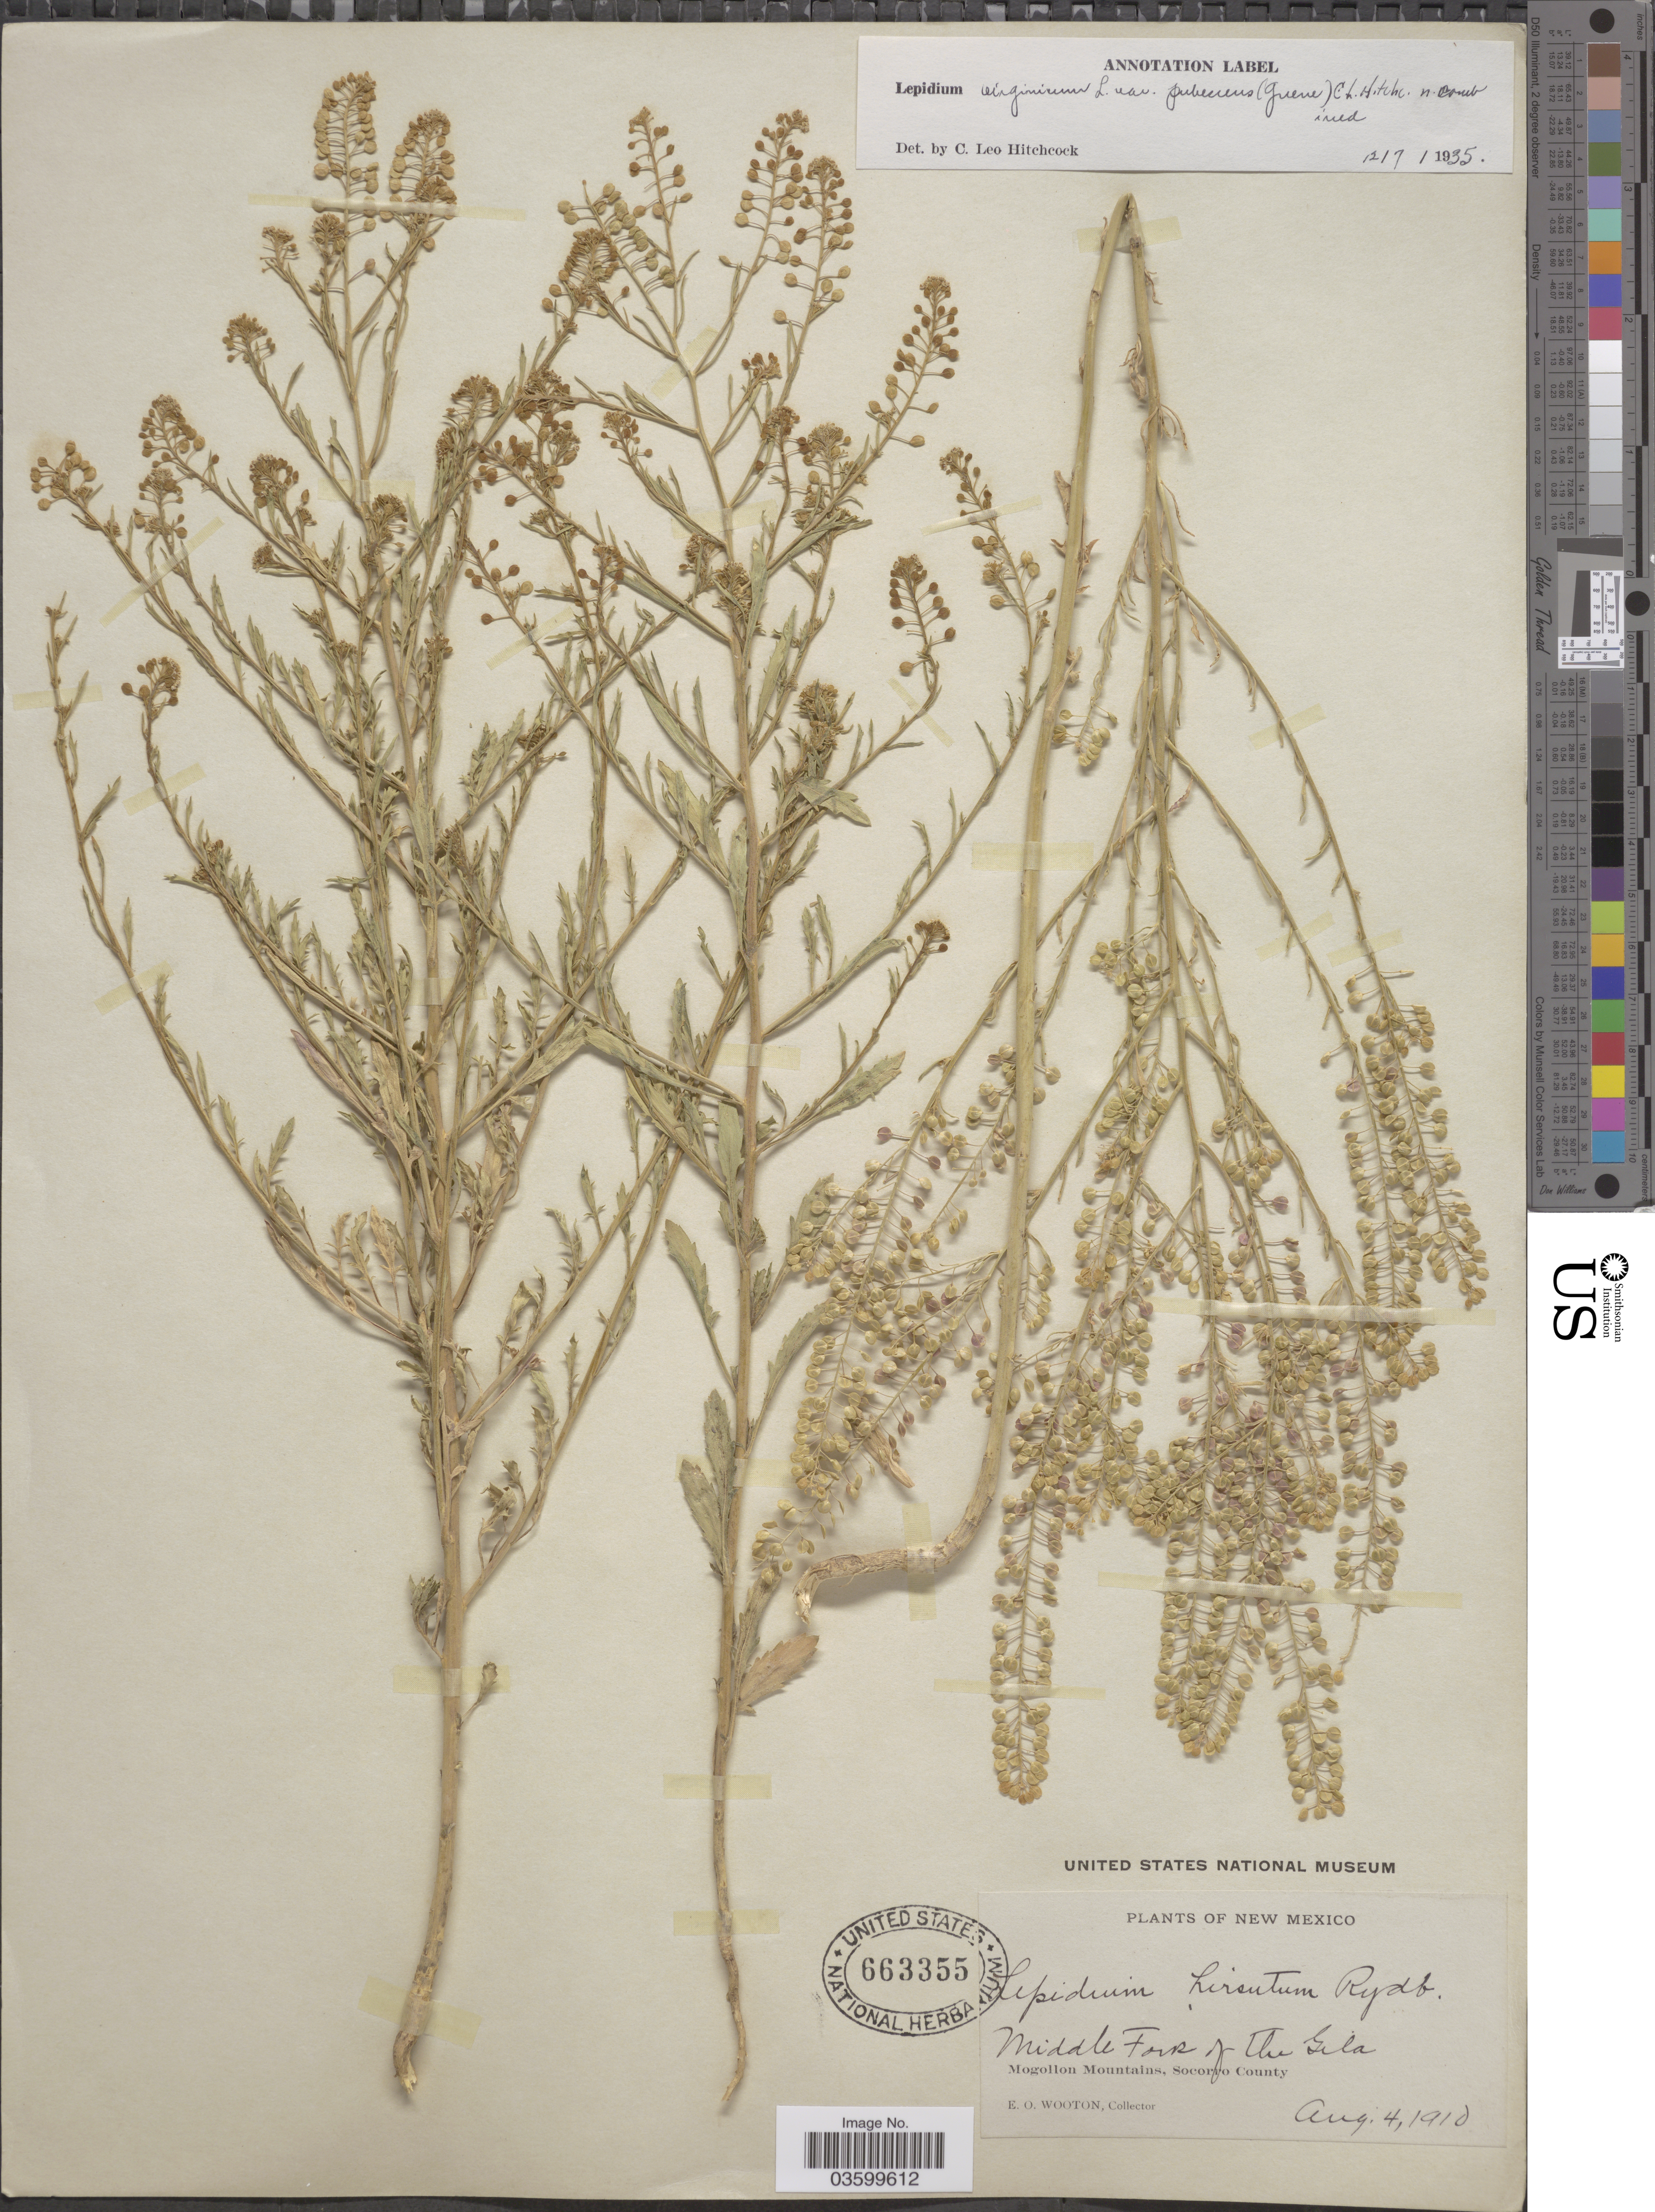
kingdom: Plantae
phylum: Tracheophyta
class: Magnoliopsida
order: Brassicales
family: Brassicaceae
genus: Lepidium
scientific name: Lepidium virginicum var. pubescens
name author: (Greene) C.L. Hitchc.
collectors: E. O. Wooton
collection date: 1910-08-04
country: United States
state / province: New Mexico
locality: Middle Fork of the Gila. Mogollon Mountains, Socorro County.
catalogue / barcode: US 663355